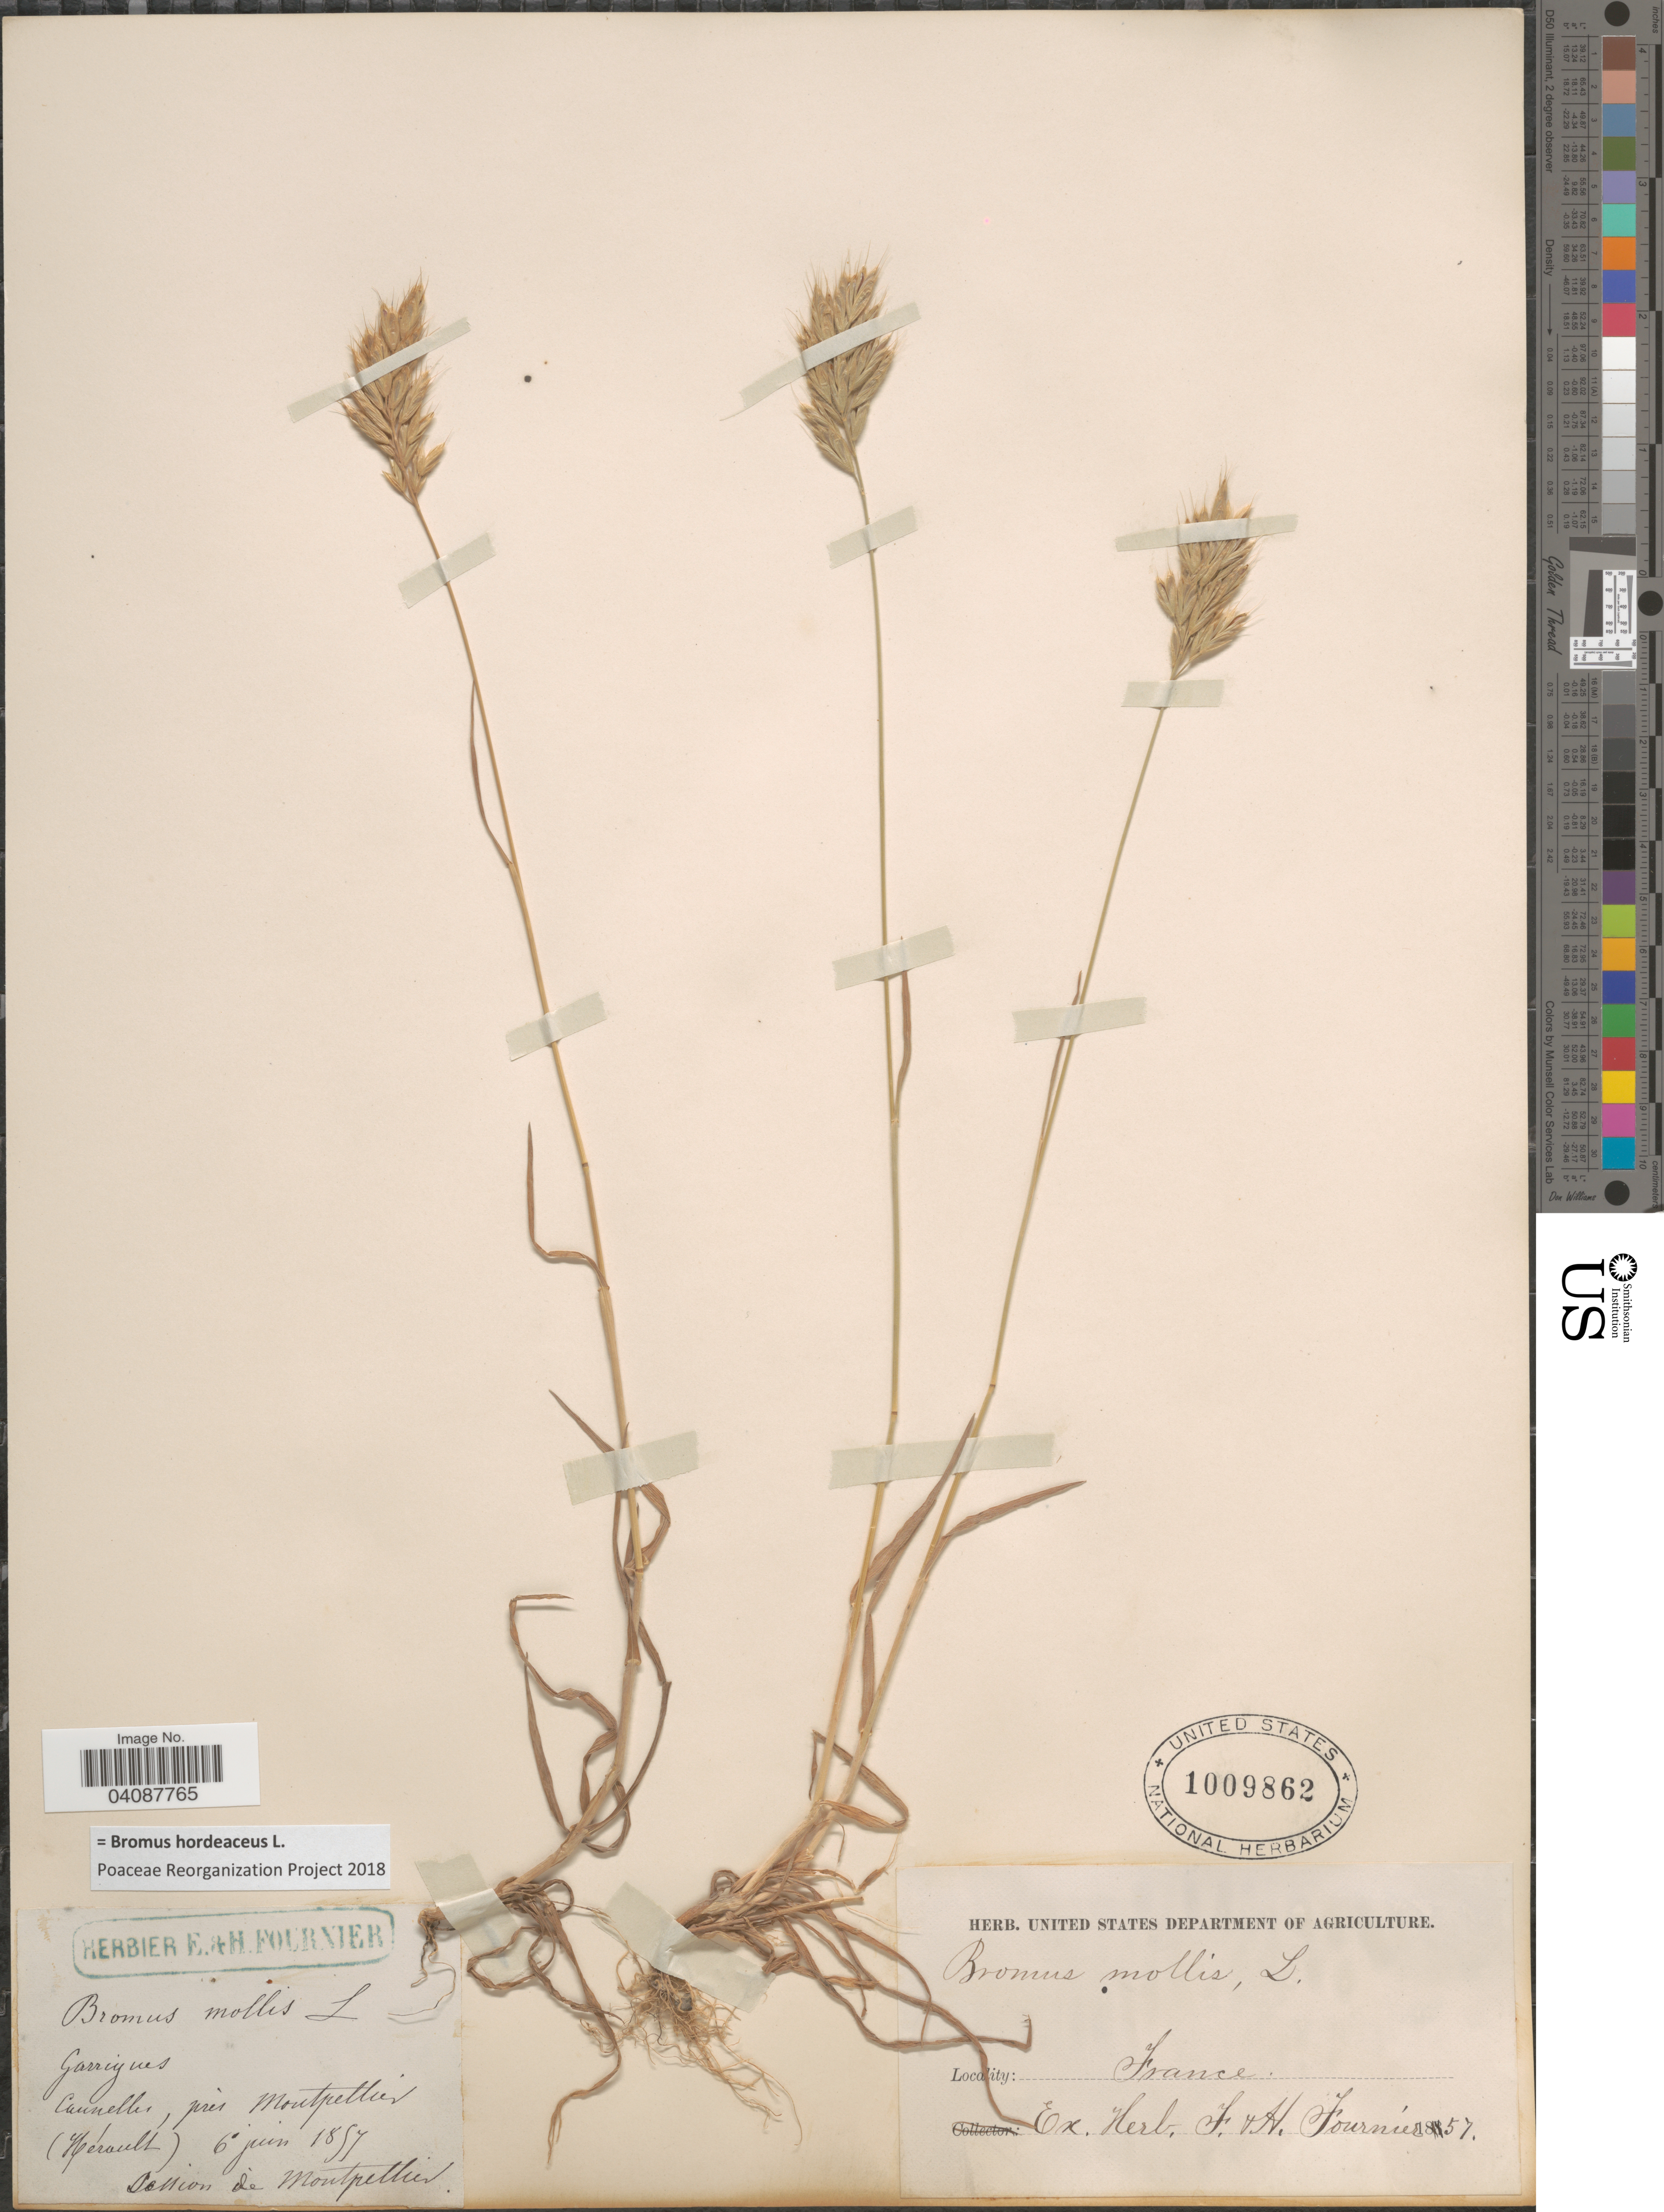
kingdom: Plantae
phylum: Tracheophyta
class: Liliopsida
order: Poales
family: Poaceae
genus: Bromus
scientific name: Bromus hordeaceus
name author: L.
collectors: Ex herb. E. & H. Fournier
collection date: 1857-06-06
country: France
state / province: Occitanie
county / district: Hérault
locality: Cannelles, près Montpellier (Hérault).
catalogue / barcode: US 1009862